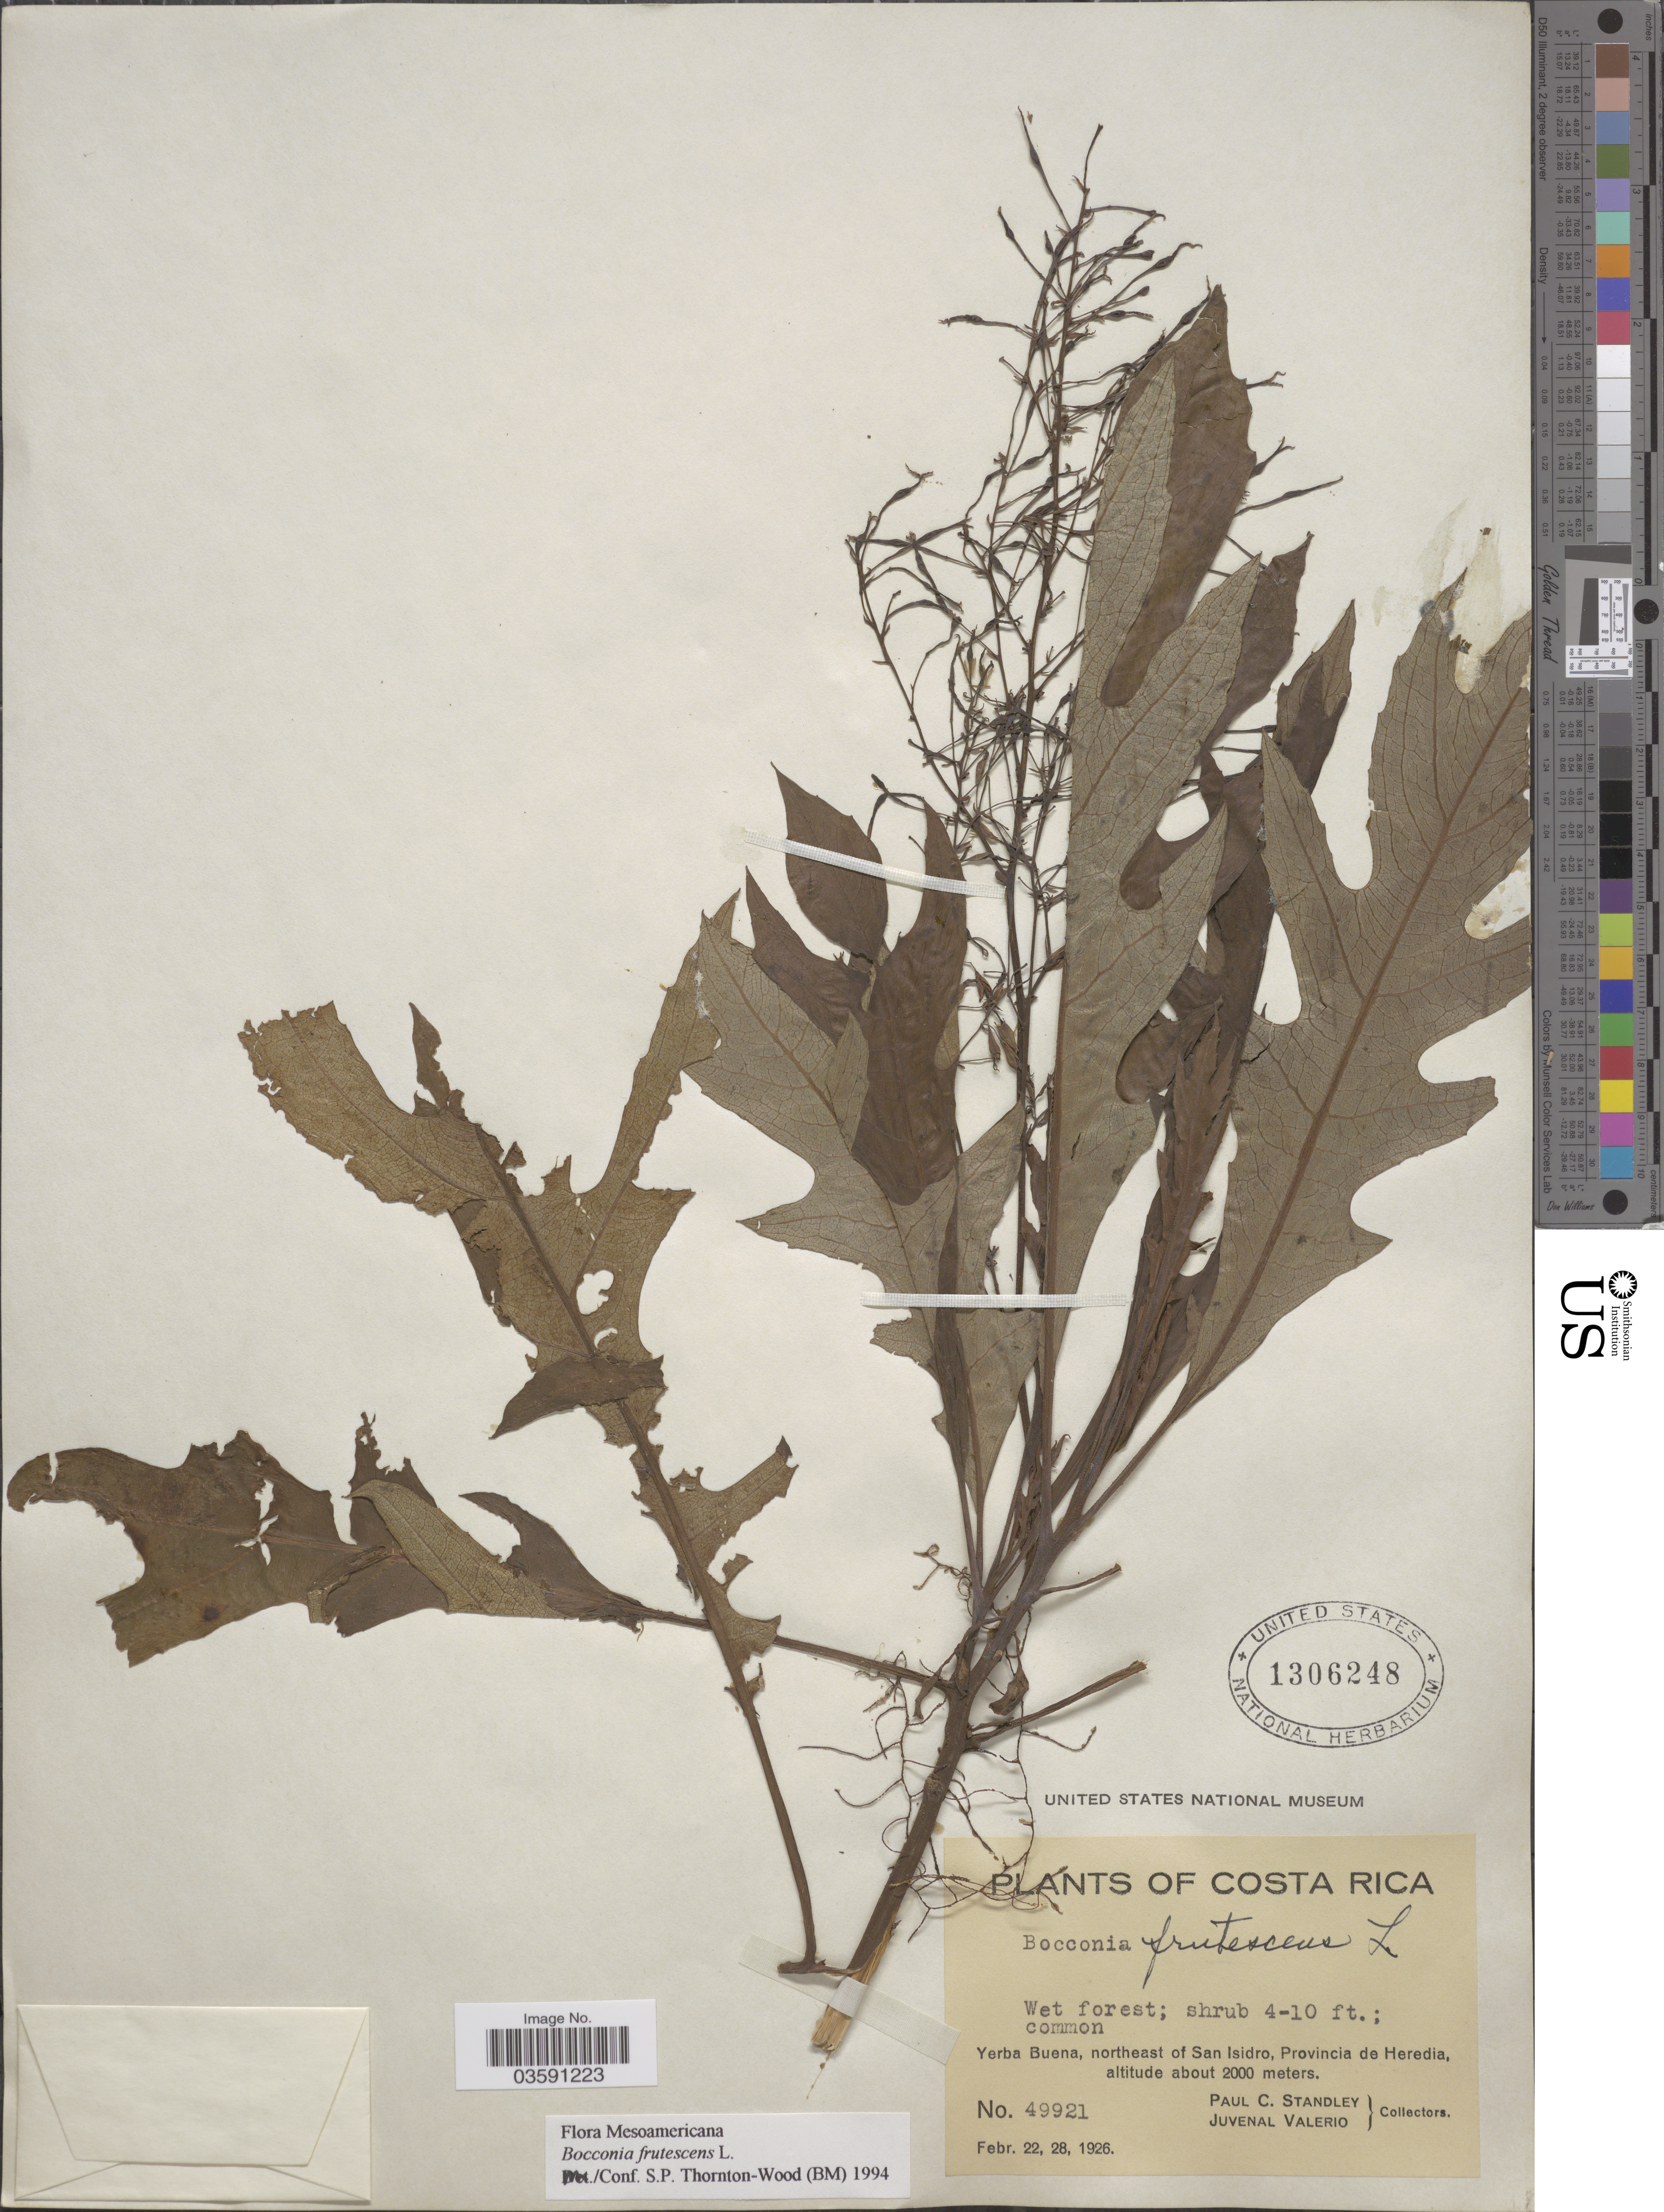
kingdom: Plantae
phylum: Tracheophyta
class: Magnoliopsida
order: Ranunculales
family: Papaveraceae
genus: Bocconia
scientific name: Bocconia frutescens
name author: L.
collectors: P. C. Standley & J. Valerio R.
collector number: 49921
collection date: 1926-02-22/1926-02-28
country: Costa Rica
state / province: Heredia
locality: Yerba Buena, northeast of San Isidro.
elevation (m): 2000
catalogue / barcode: US 1306248